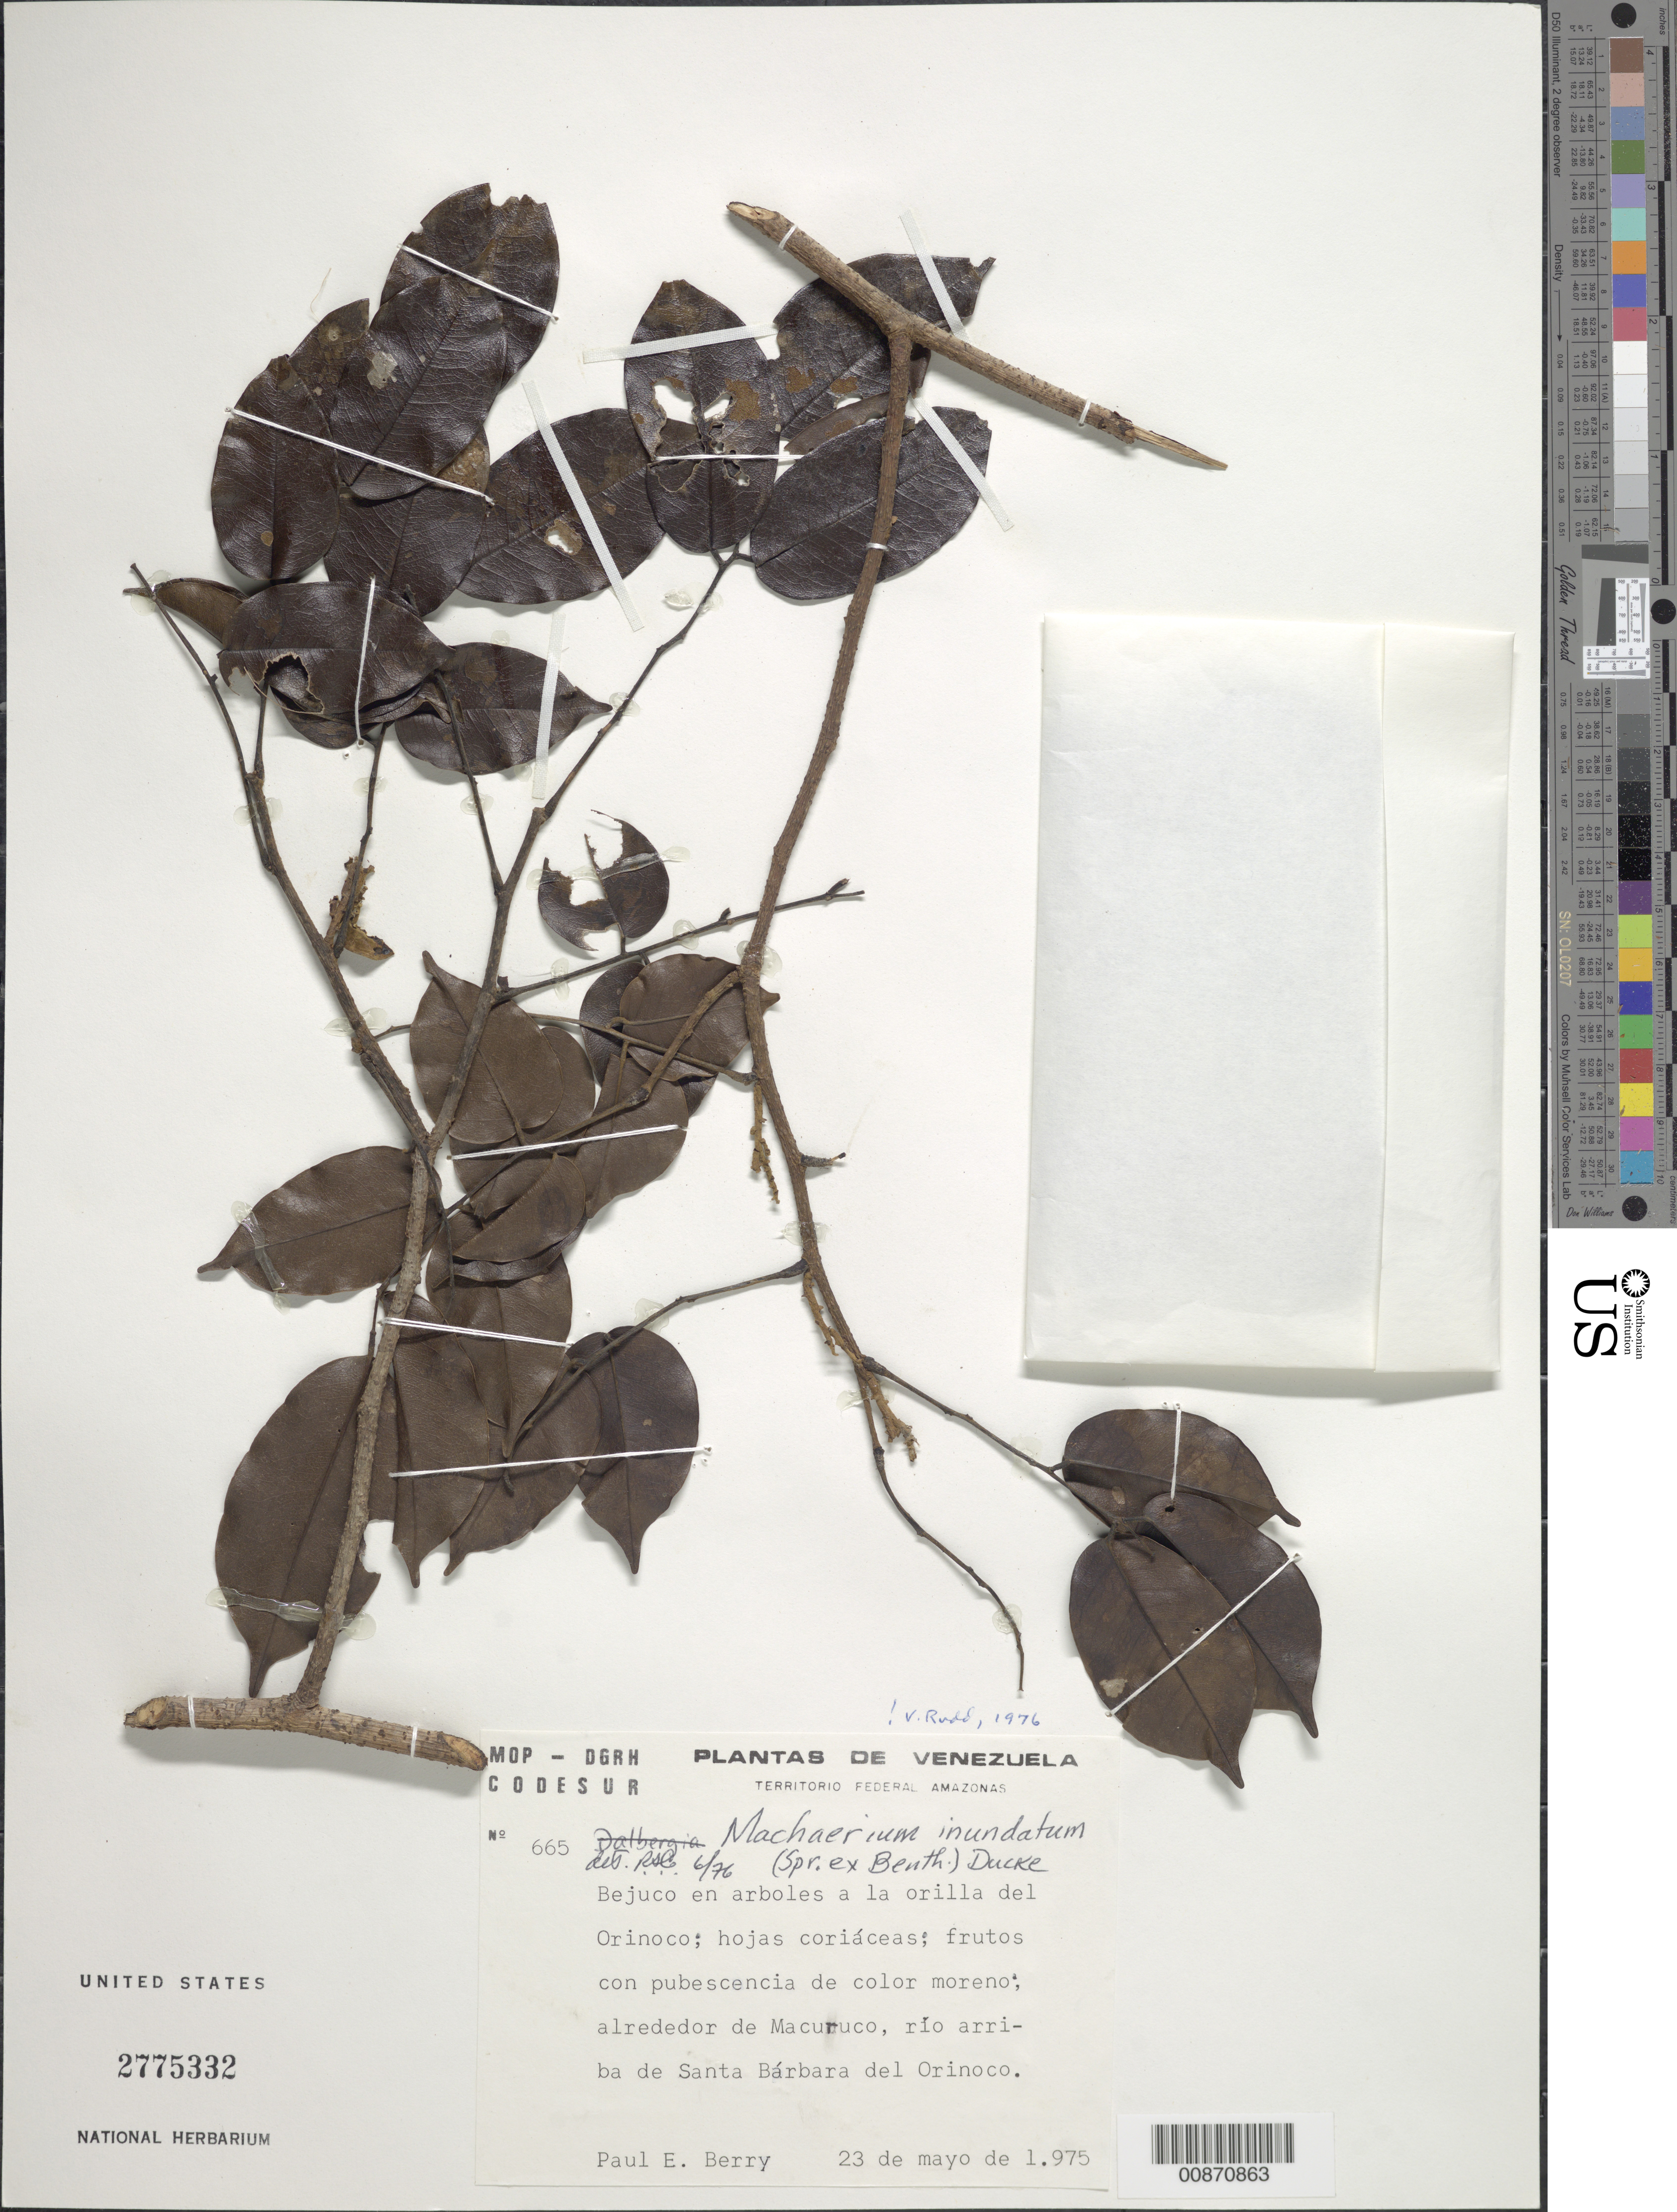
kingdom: Plantae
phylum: Tracheophyta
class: Magnoliopsida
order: Fabales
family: Fabaceae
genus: Machaerium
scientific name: Machaerium inundatum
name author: (Mart. ex Benth.) Ducke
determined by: Rudd, V. E.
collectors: P. E. Berry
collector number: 665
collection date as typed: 23-May-75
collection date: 1975-05-23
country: Venezuela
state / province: Amazonas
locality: Santa Barbara del Orinoco, Macuruco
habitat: En arboles a la orilla del Orinoco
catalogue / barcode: US 2775332